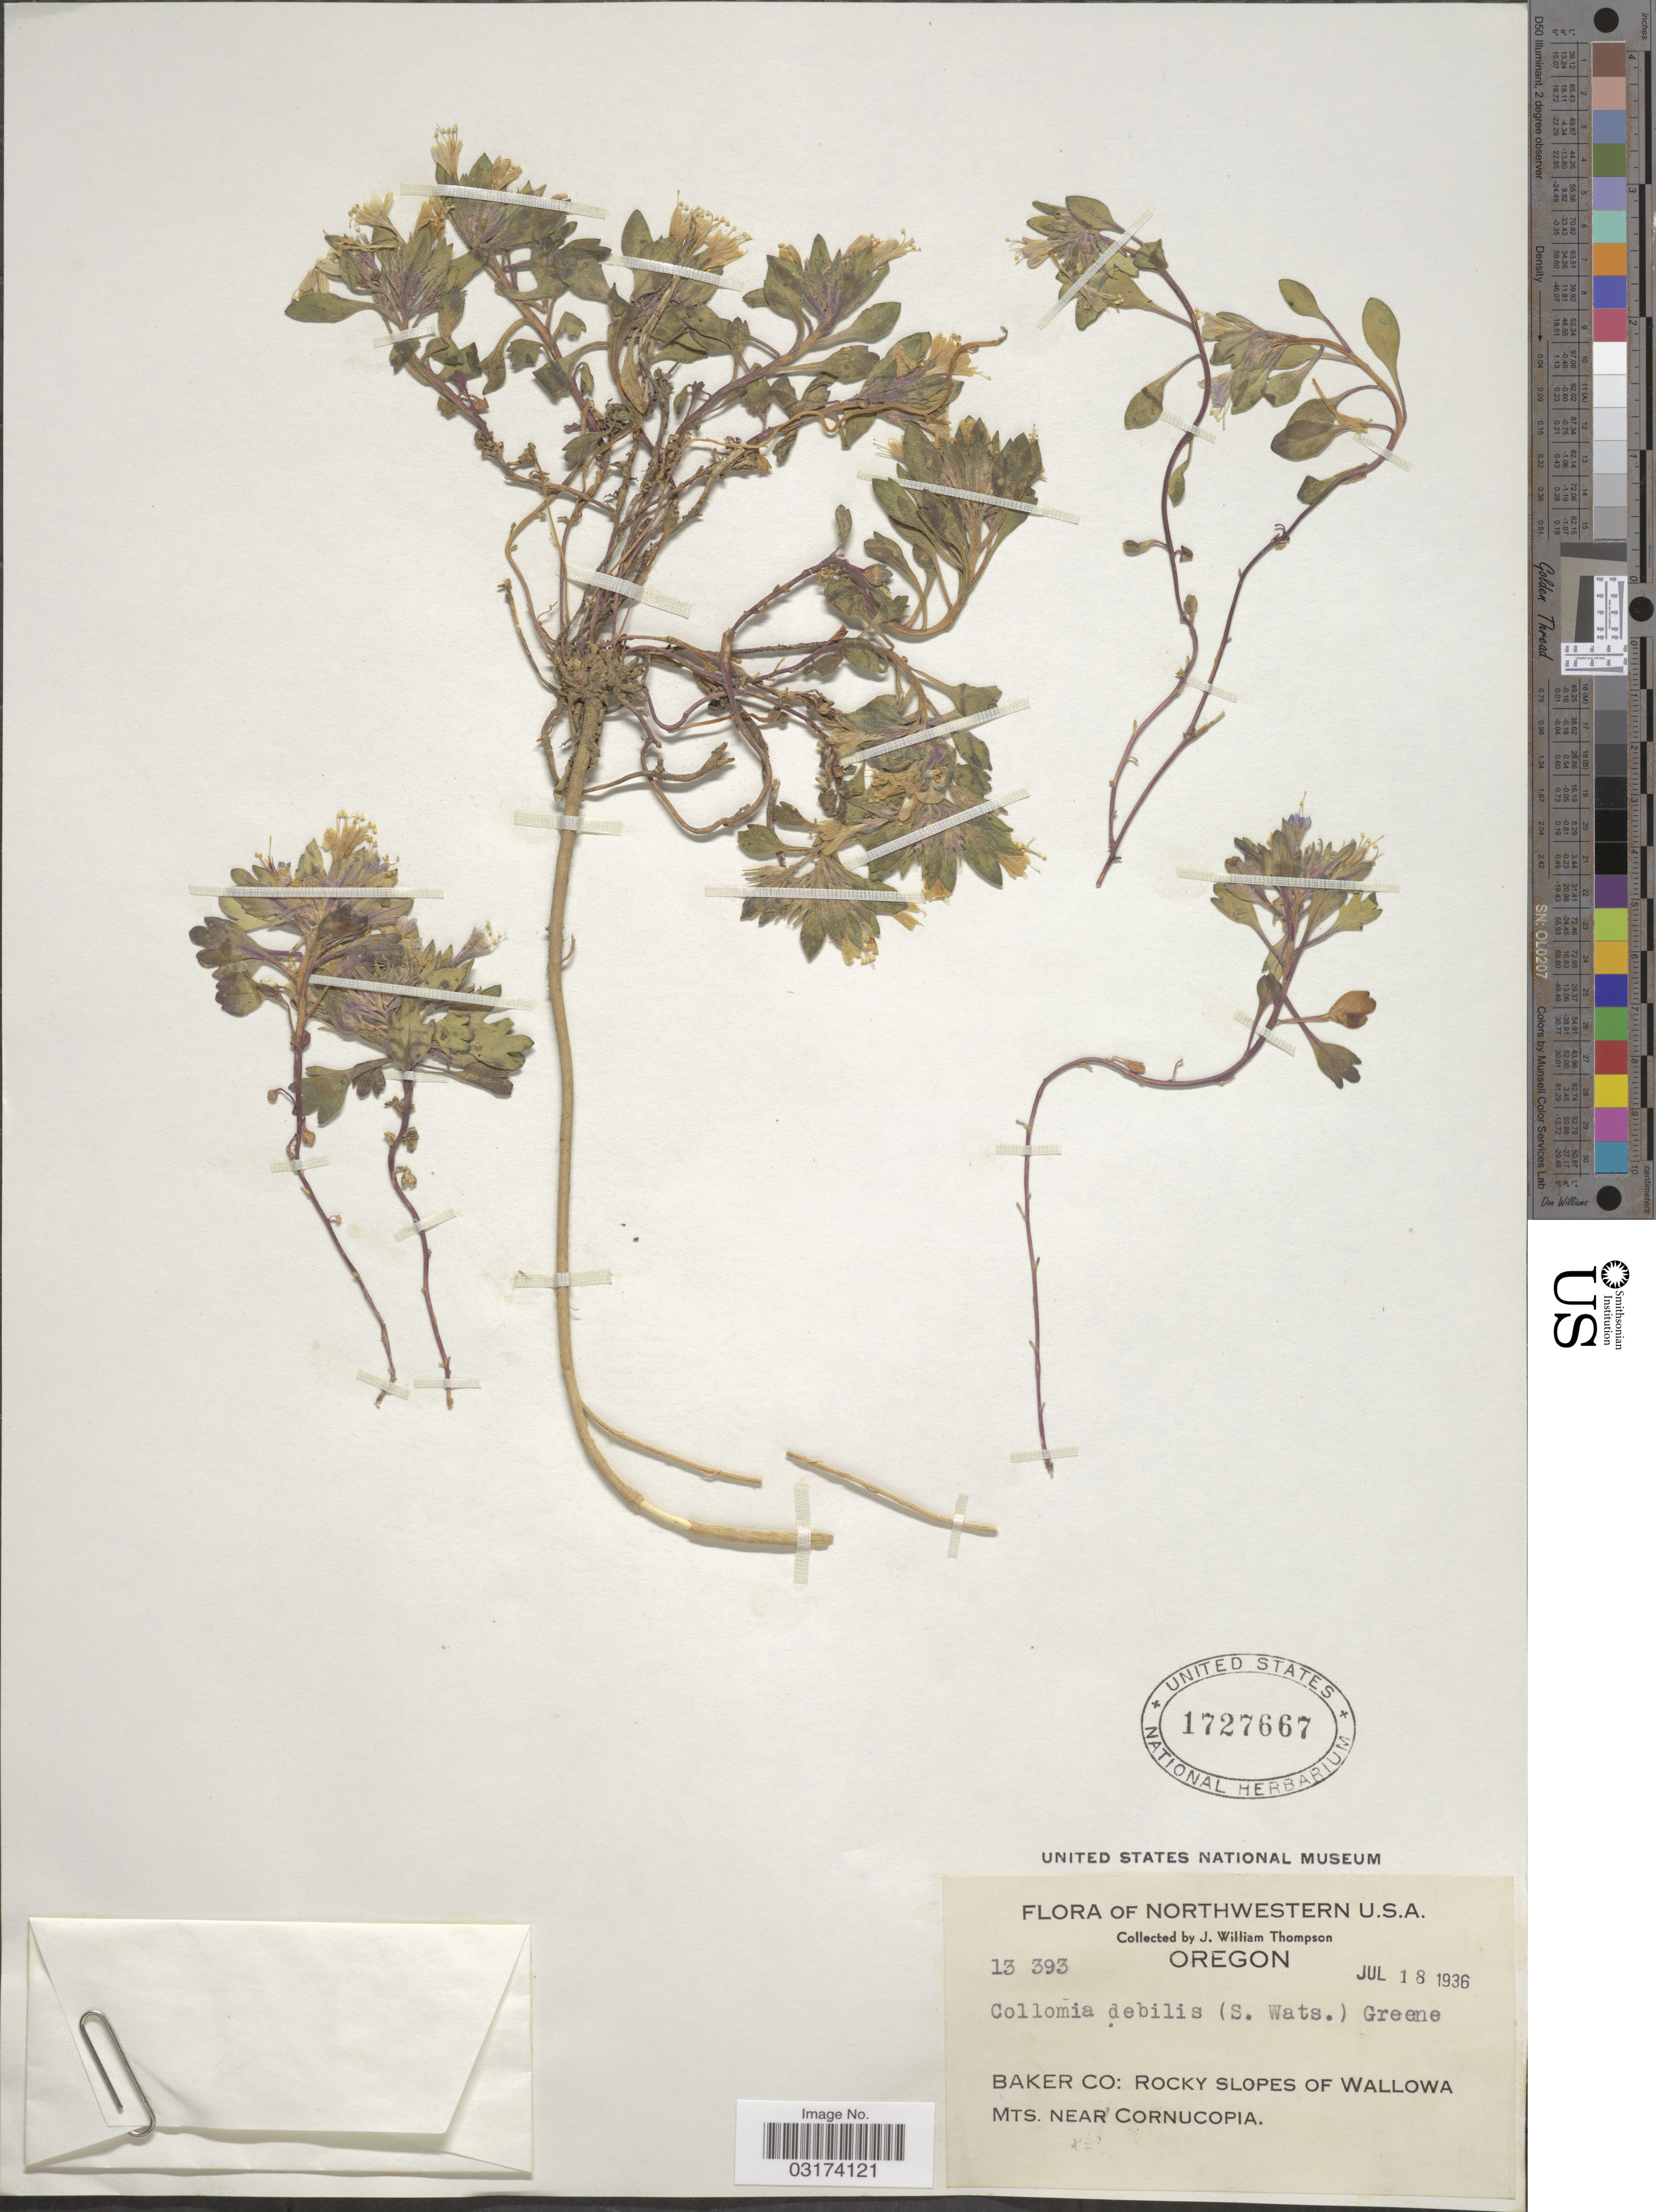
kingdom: Plantae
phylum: Tracheophyta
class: Magnoliopsida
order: Ericales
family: Polemoniaceae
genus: Collomia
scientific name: Collomia debilis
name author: (S. Watson) Greene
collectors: J. W. Thompson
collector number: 13393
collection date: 1936-07-18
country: United States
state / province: Oregon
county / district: Baker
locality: Northwestern U.S.A. Baker Co: Rocky Slopes of Wallowa Mts. near Cornucopia.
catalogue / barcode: US 1727667